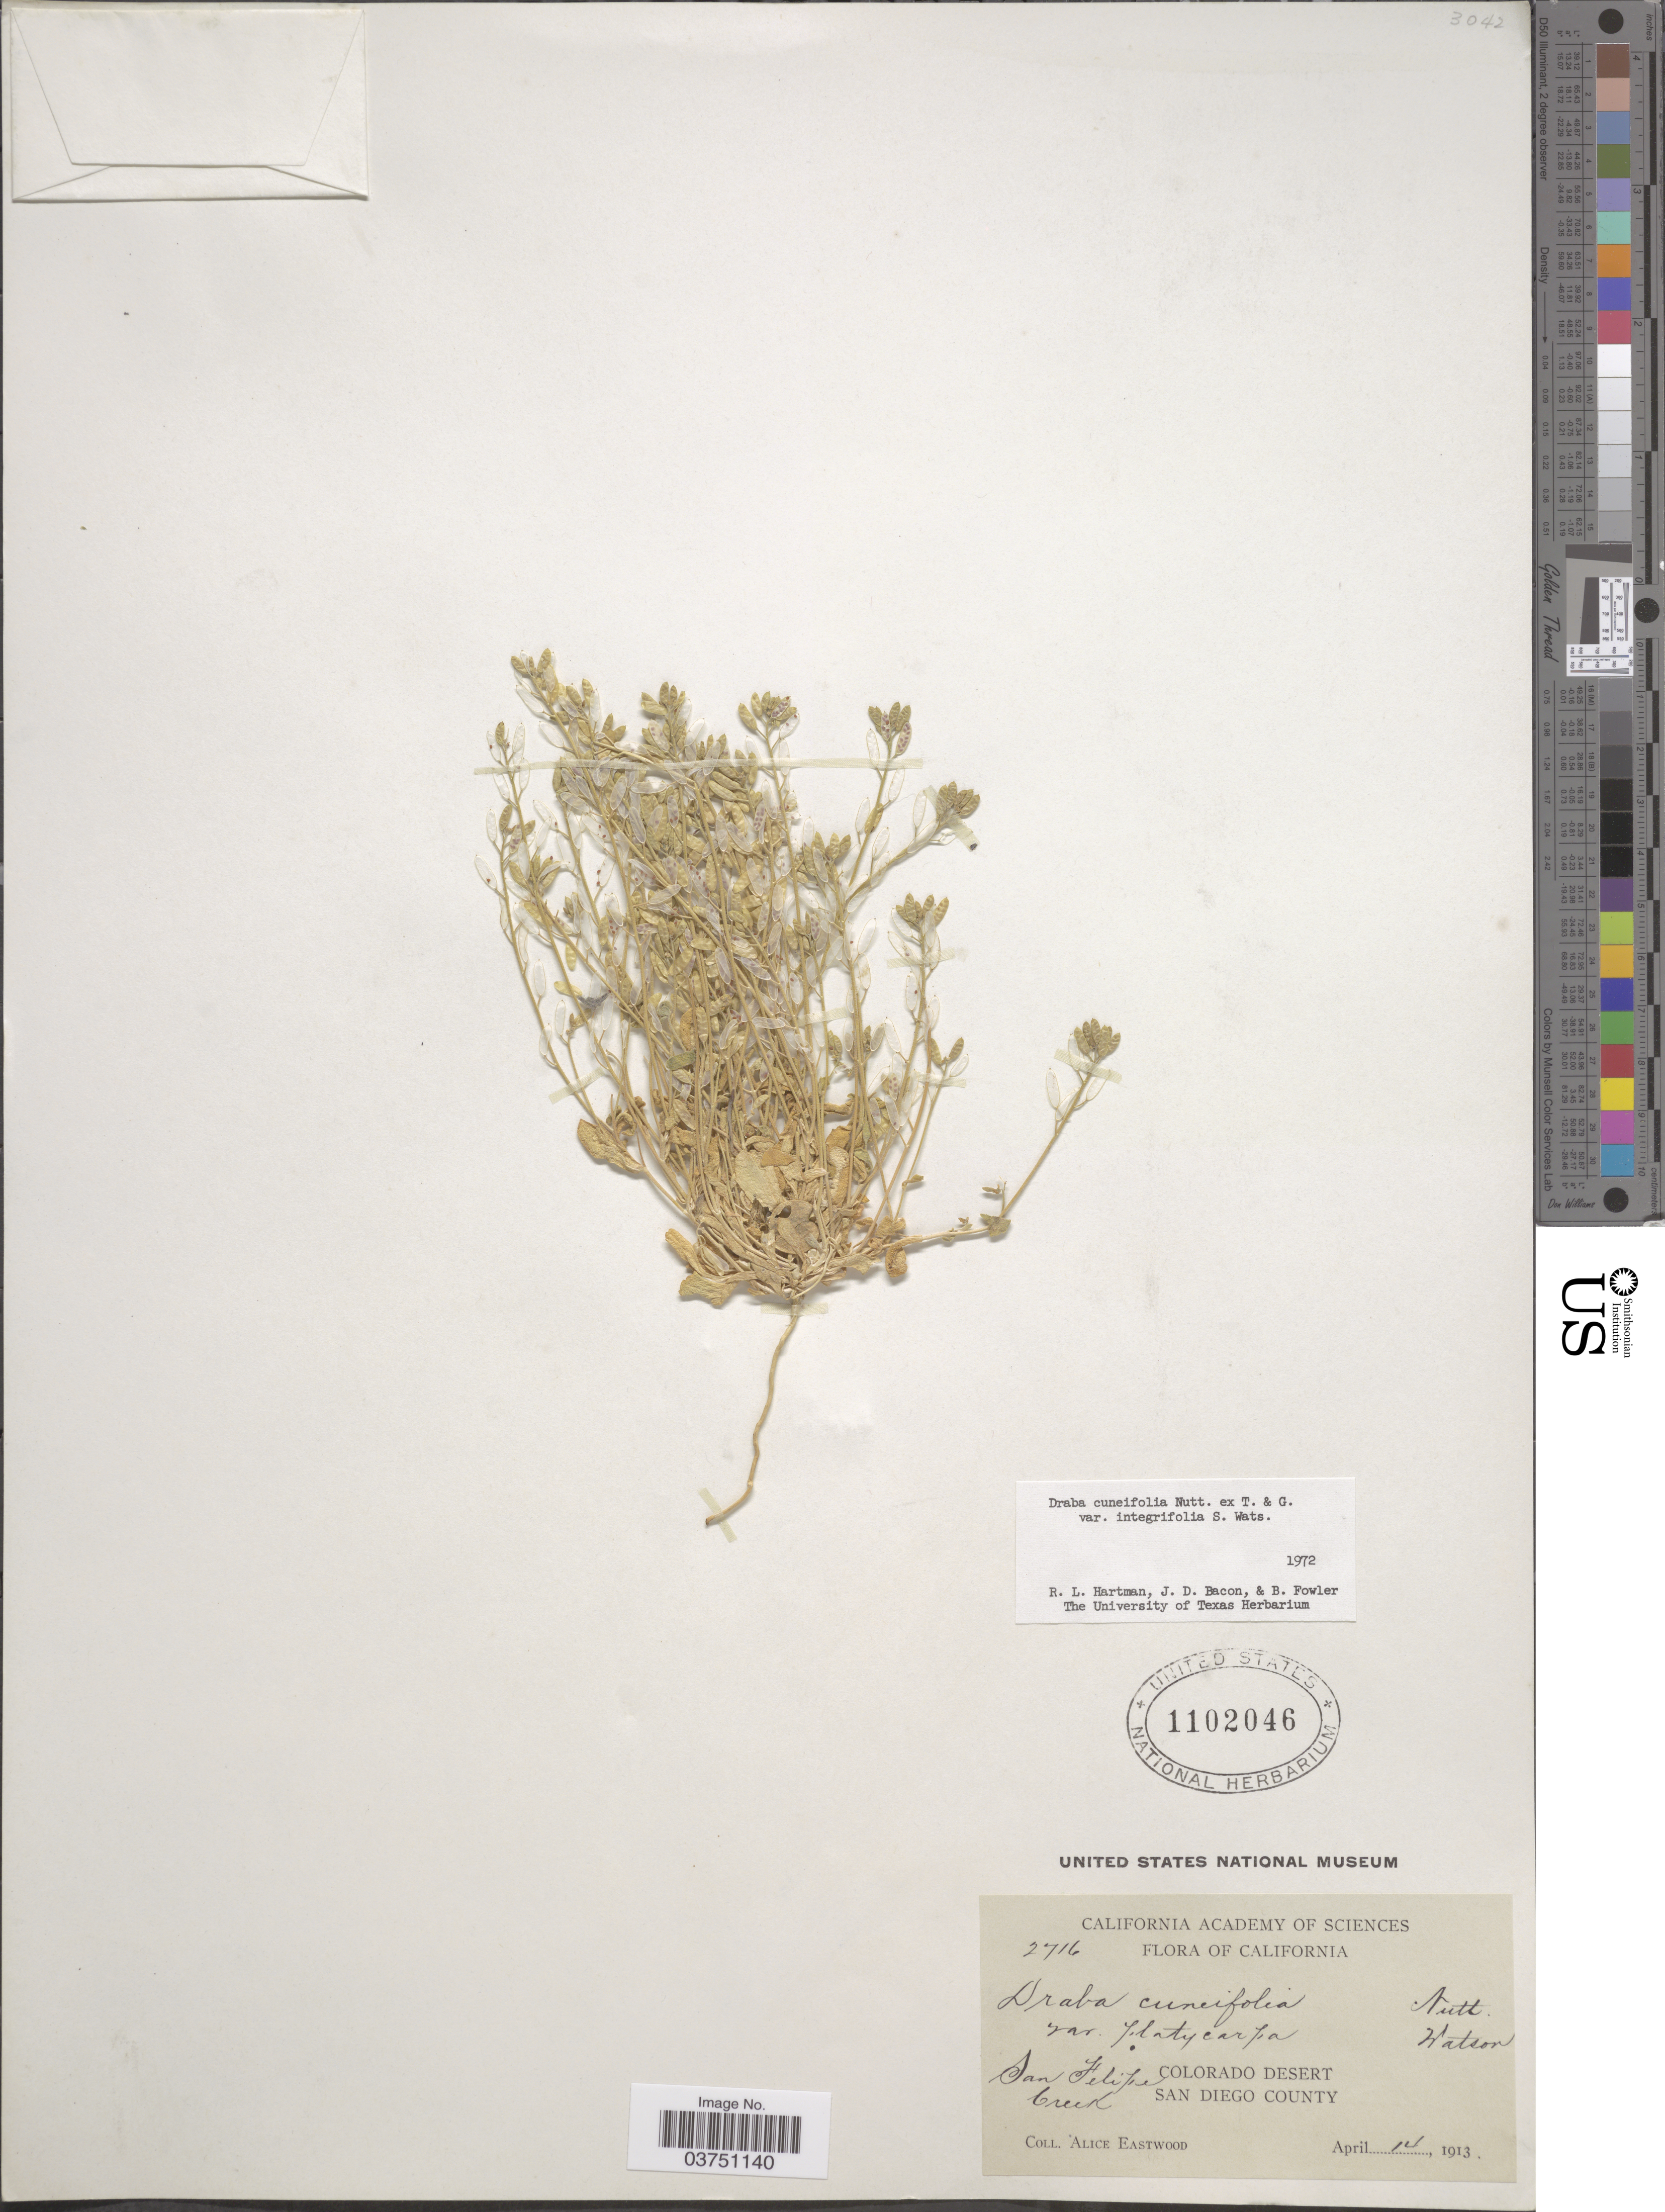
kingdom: Plantae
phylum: Tracheophyta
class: Magnoliopsida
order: Brassicales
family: Brassicaceae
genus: Draba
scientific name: Draba cuneifolia var. integrifolia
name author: S. Watson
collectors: A. Eastwood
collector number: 2716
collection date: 1913-04-14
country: United States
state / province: California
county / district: San Diego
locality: San Felipe Creek, Colorado Desert, San Diego County.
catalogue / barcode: US 1102046